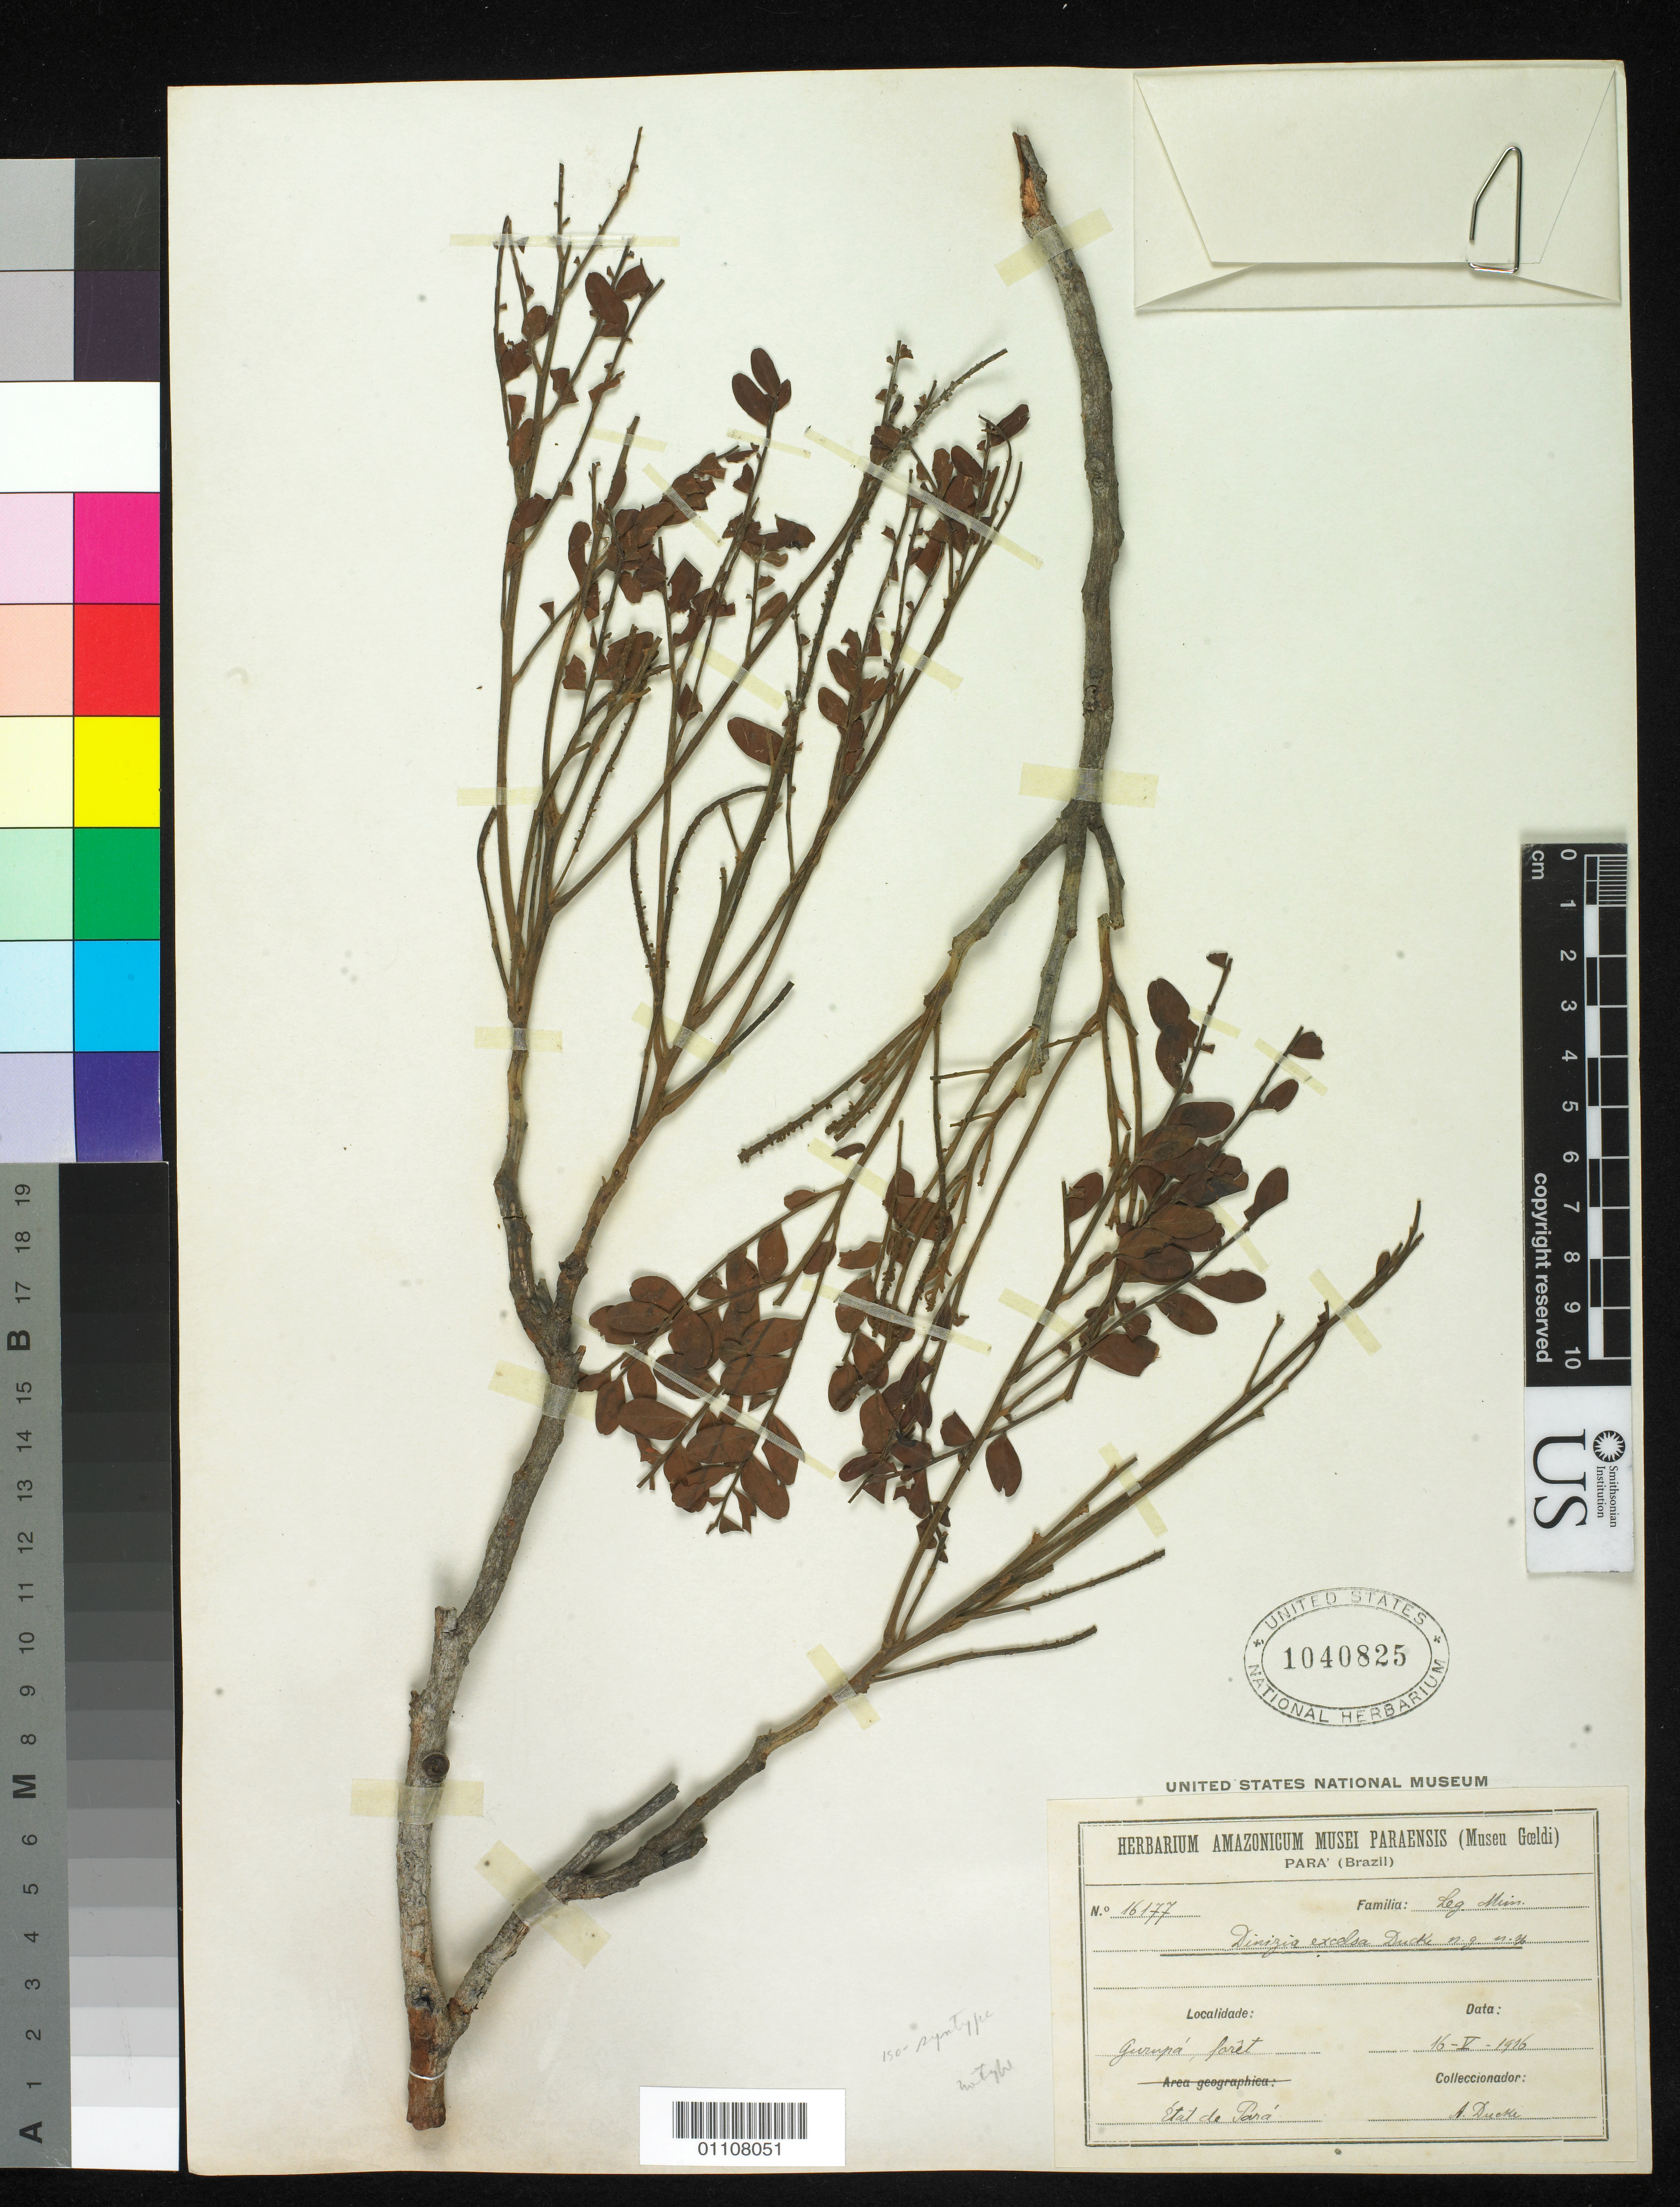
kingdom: Plantae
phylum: Tracheophyta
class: Magnoliopsida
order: Fabales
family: Fabaceae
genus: Dinizia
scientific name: Dinizia excelsa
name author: Ducke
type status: Syntype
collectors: A. Ducke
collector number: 16177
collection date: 1916-05-16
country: Brazil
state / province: Pará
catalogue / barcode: US 1040825